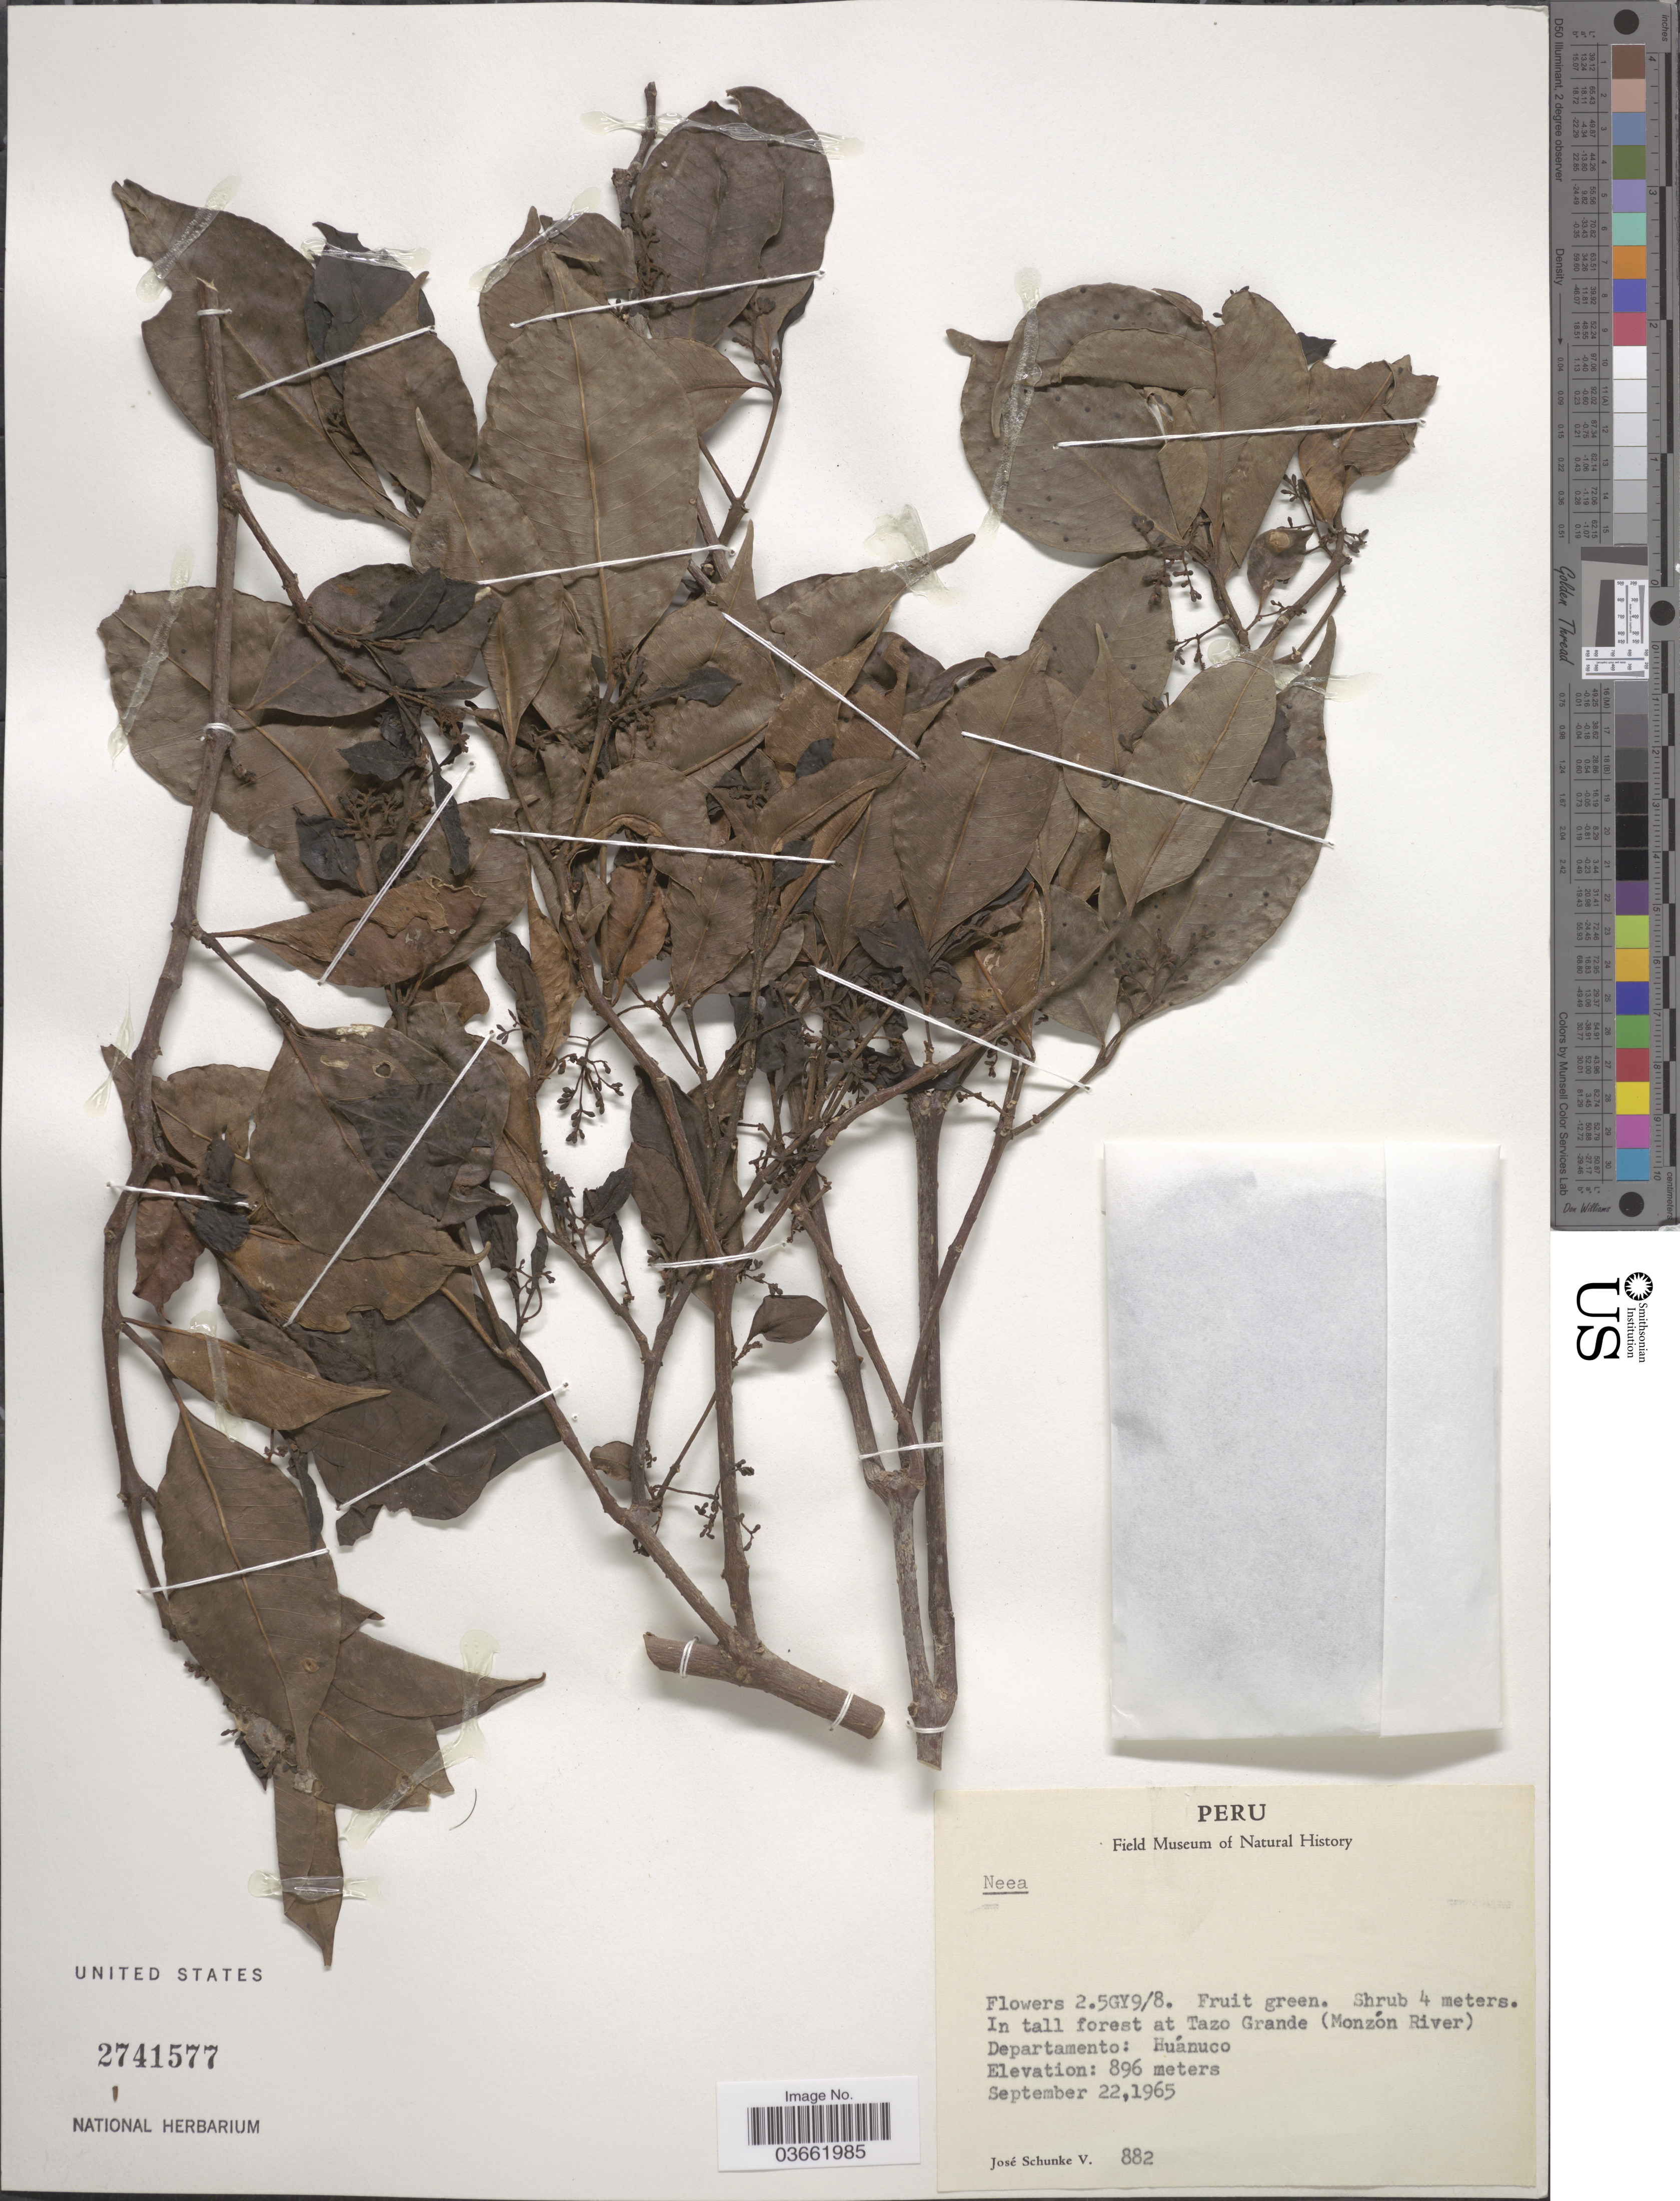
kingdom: Plantae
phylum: Tracheophyta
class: Magnoliopsida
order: Caryophyllales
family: Nyctaginaceae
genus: Neea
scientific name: Neea sp.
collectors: J. Schunke Vigo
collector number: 882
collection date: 1965-09-22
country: Peru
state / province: Huánuco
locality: In tall forest at Tazo Grande (Monzón River). Departamento: Húanuco.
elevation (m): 896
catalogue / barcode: US 2741577